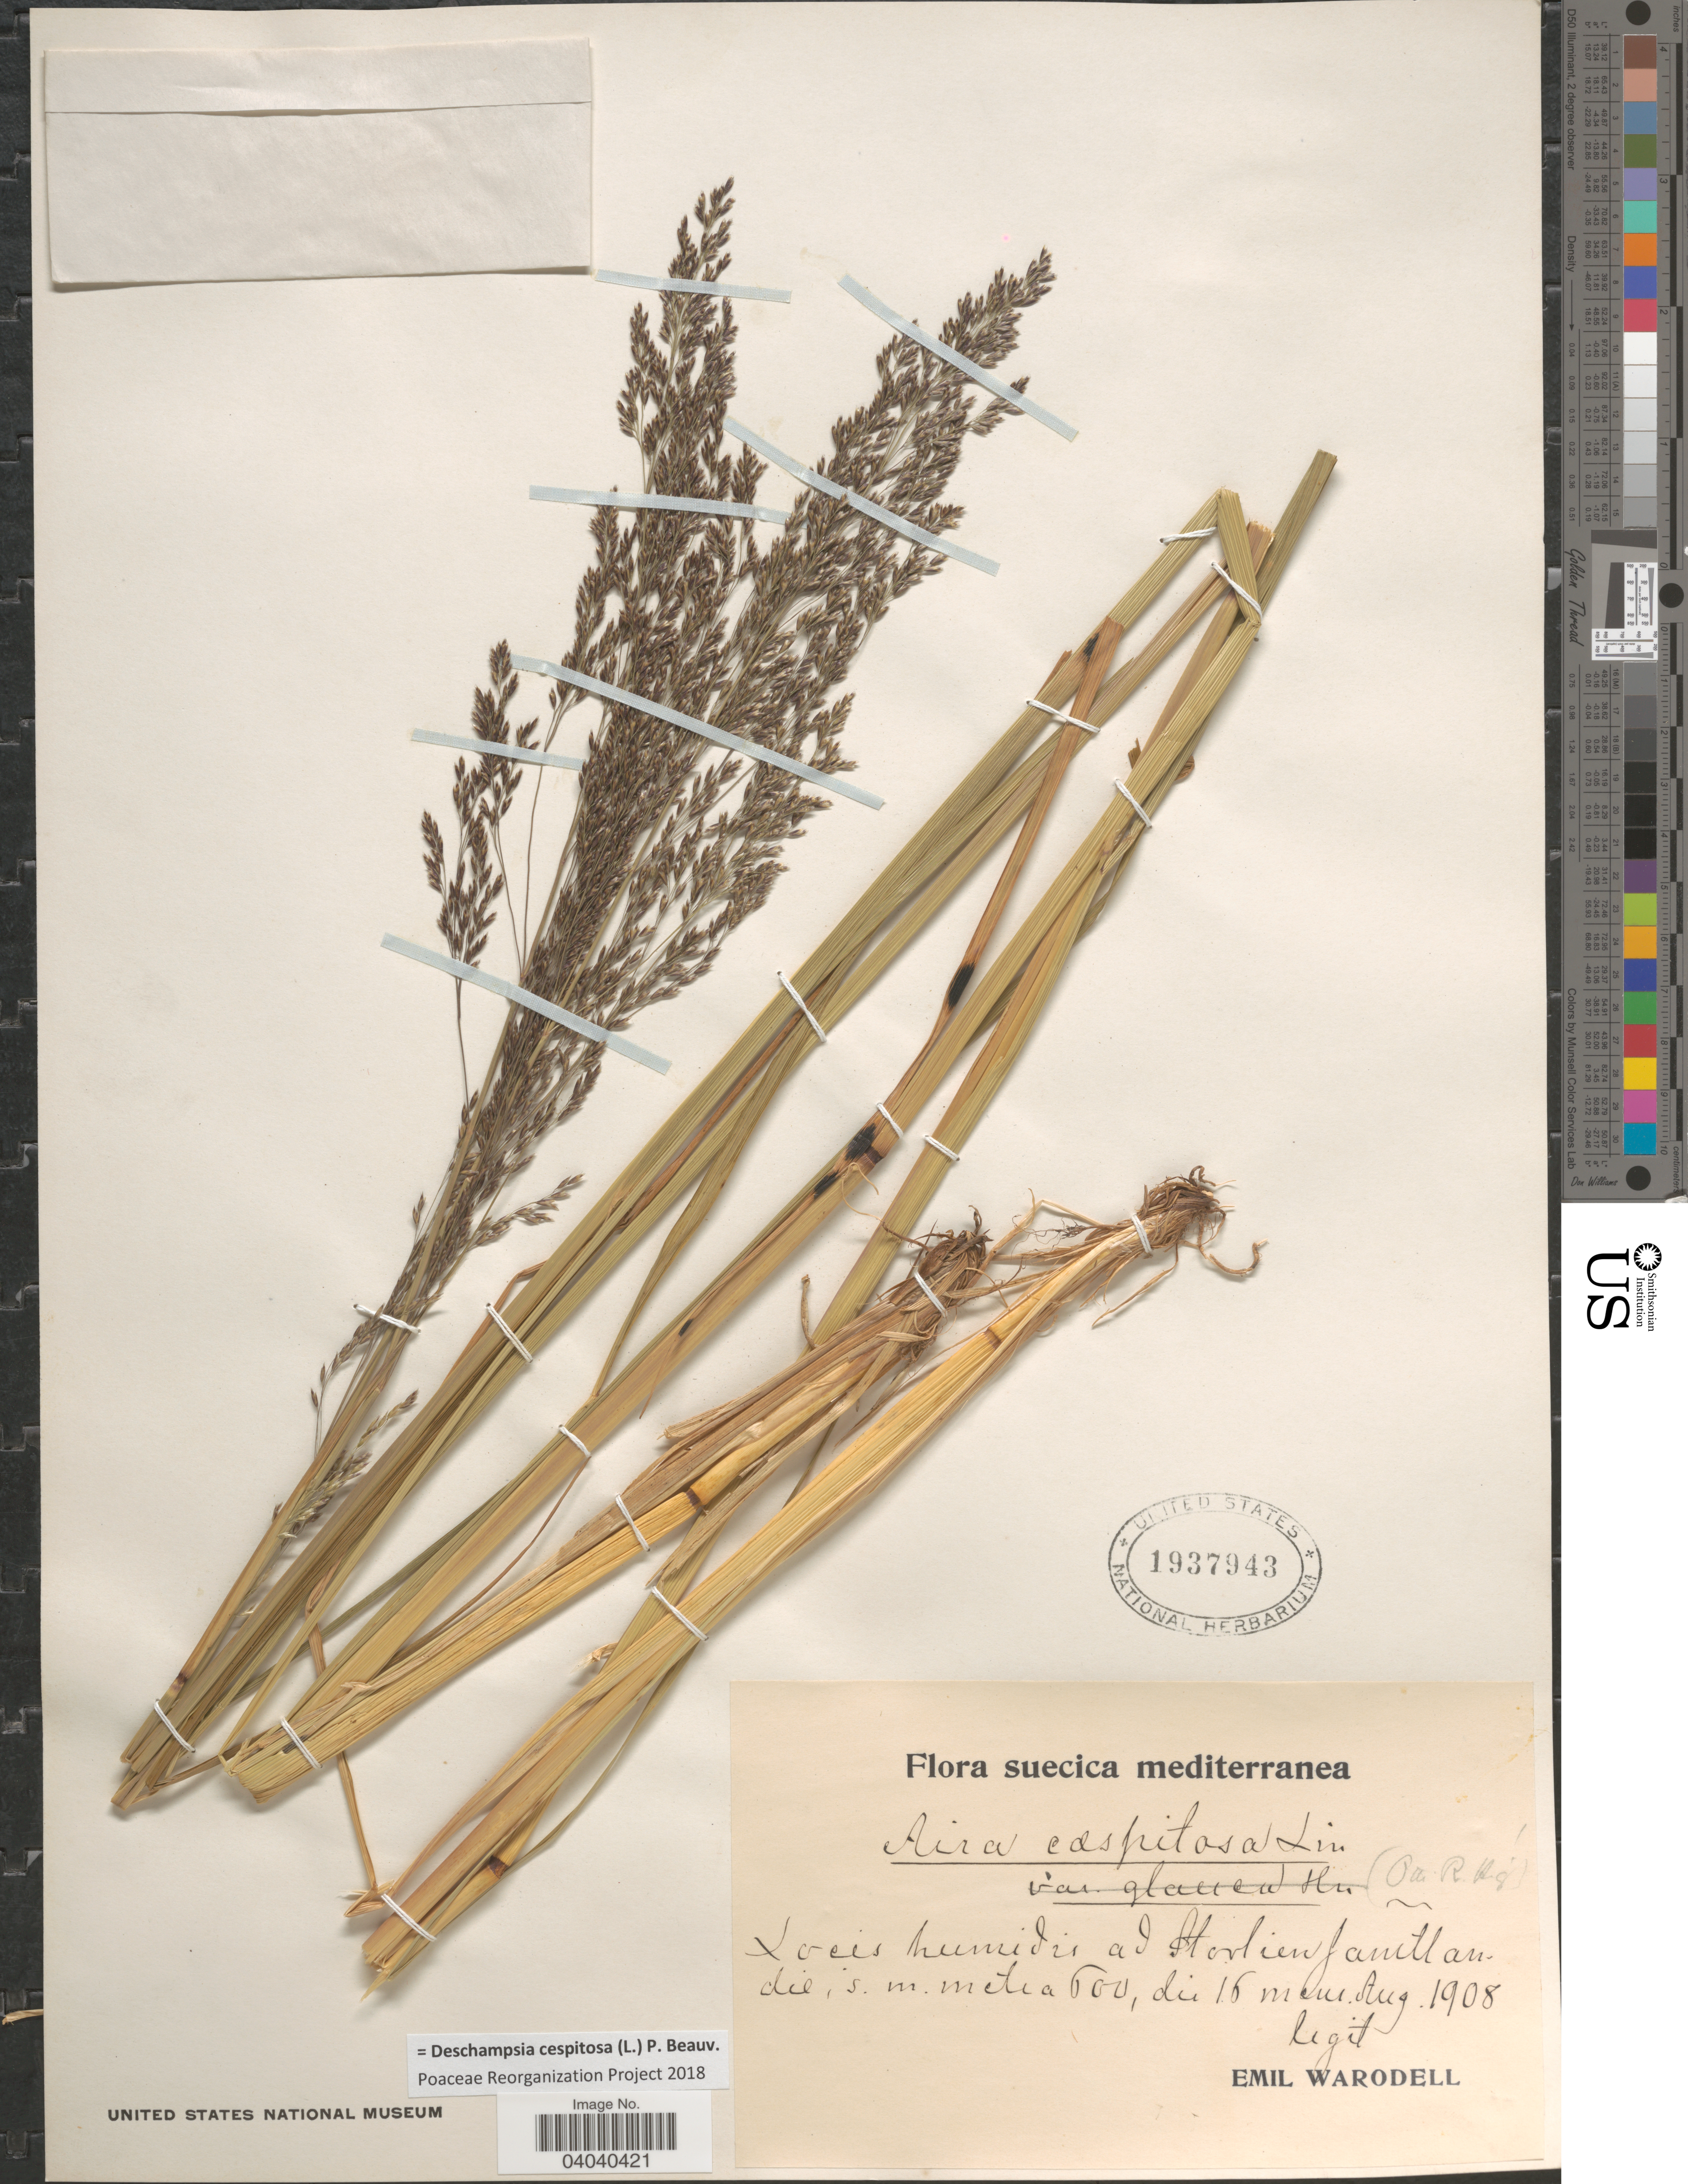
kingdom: Plantae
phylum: Tracheophyta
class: Liliopsida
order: Poales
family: Poaceae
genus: Deschampsia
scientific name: Deschampsia cespitosa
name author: (L.) P. Beauv.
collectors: E. Warodell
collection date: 1908-08-16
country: Sweden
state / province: Jämtland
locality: Suecica mediterranae. Locis humidis ad Storlien Jemtlandie.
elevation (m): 600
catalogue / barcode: US 1937943